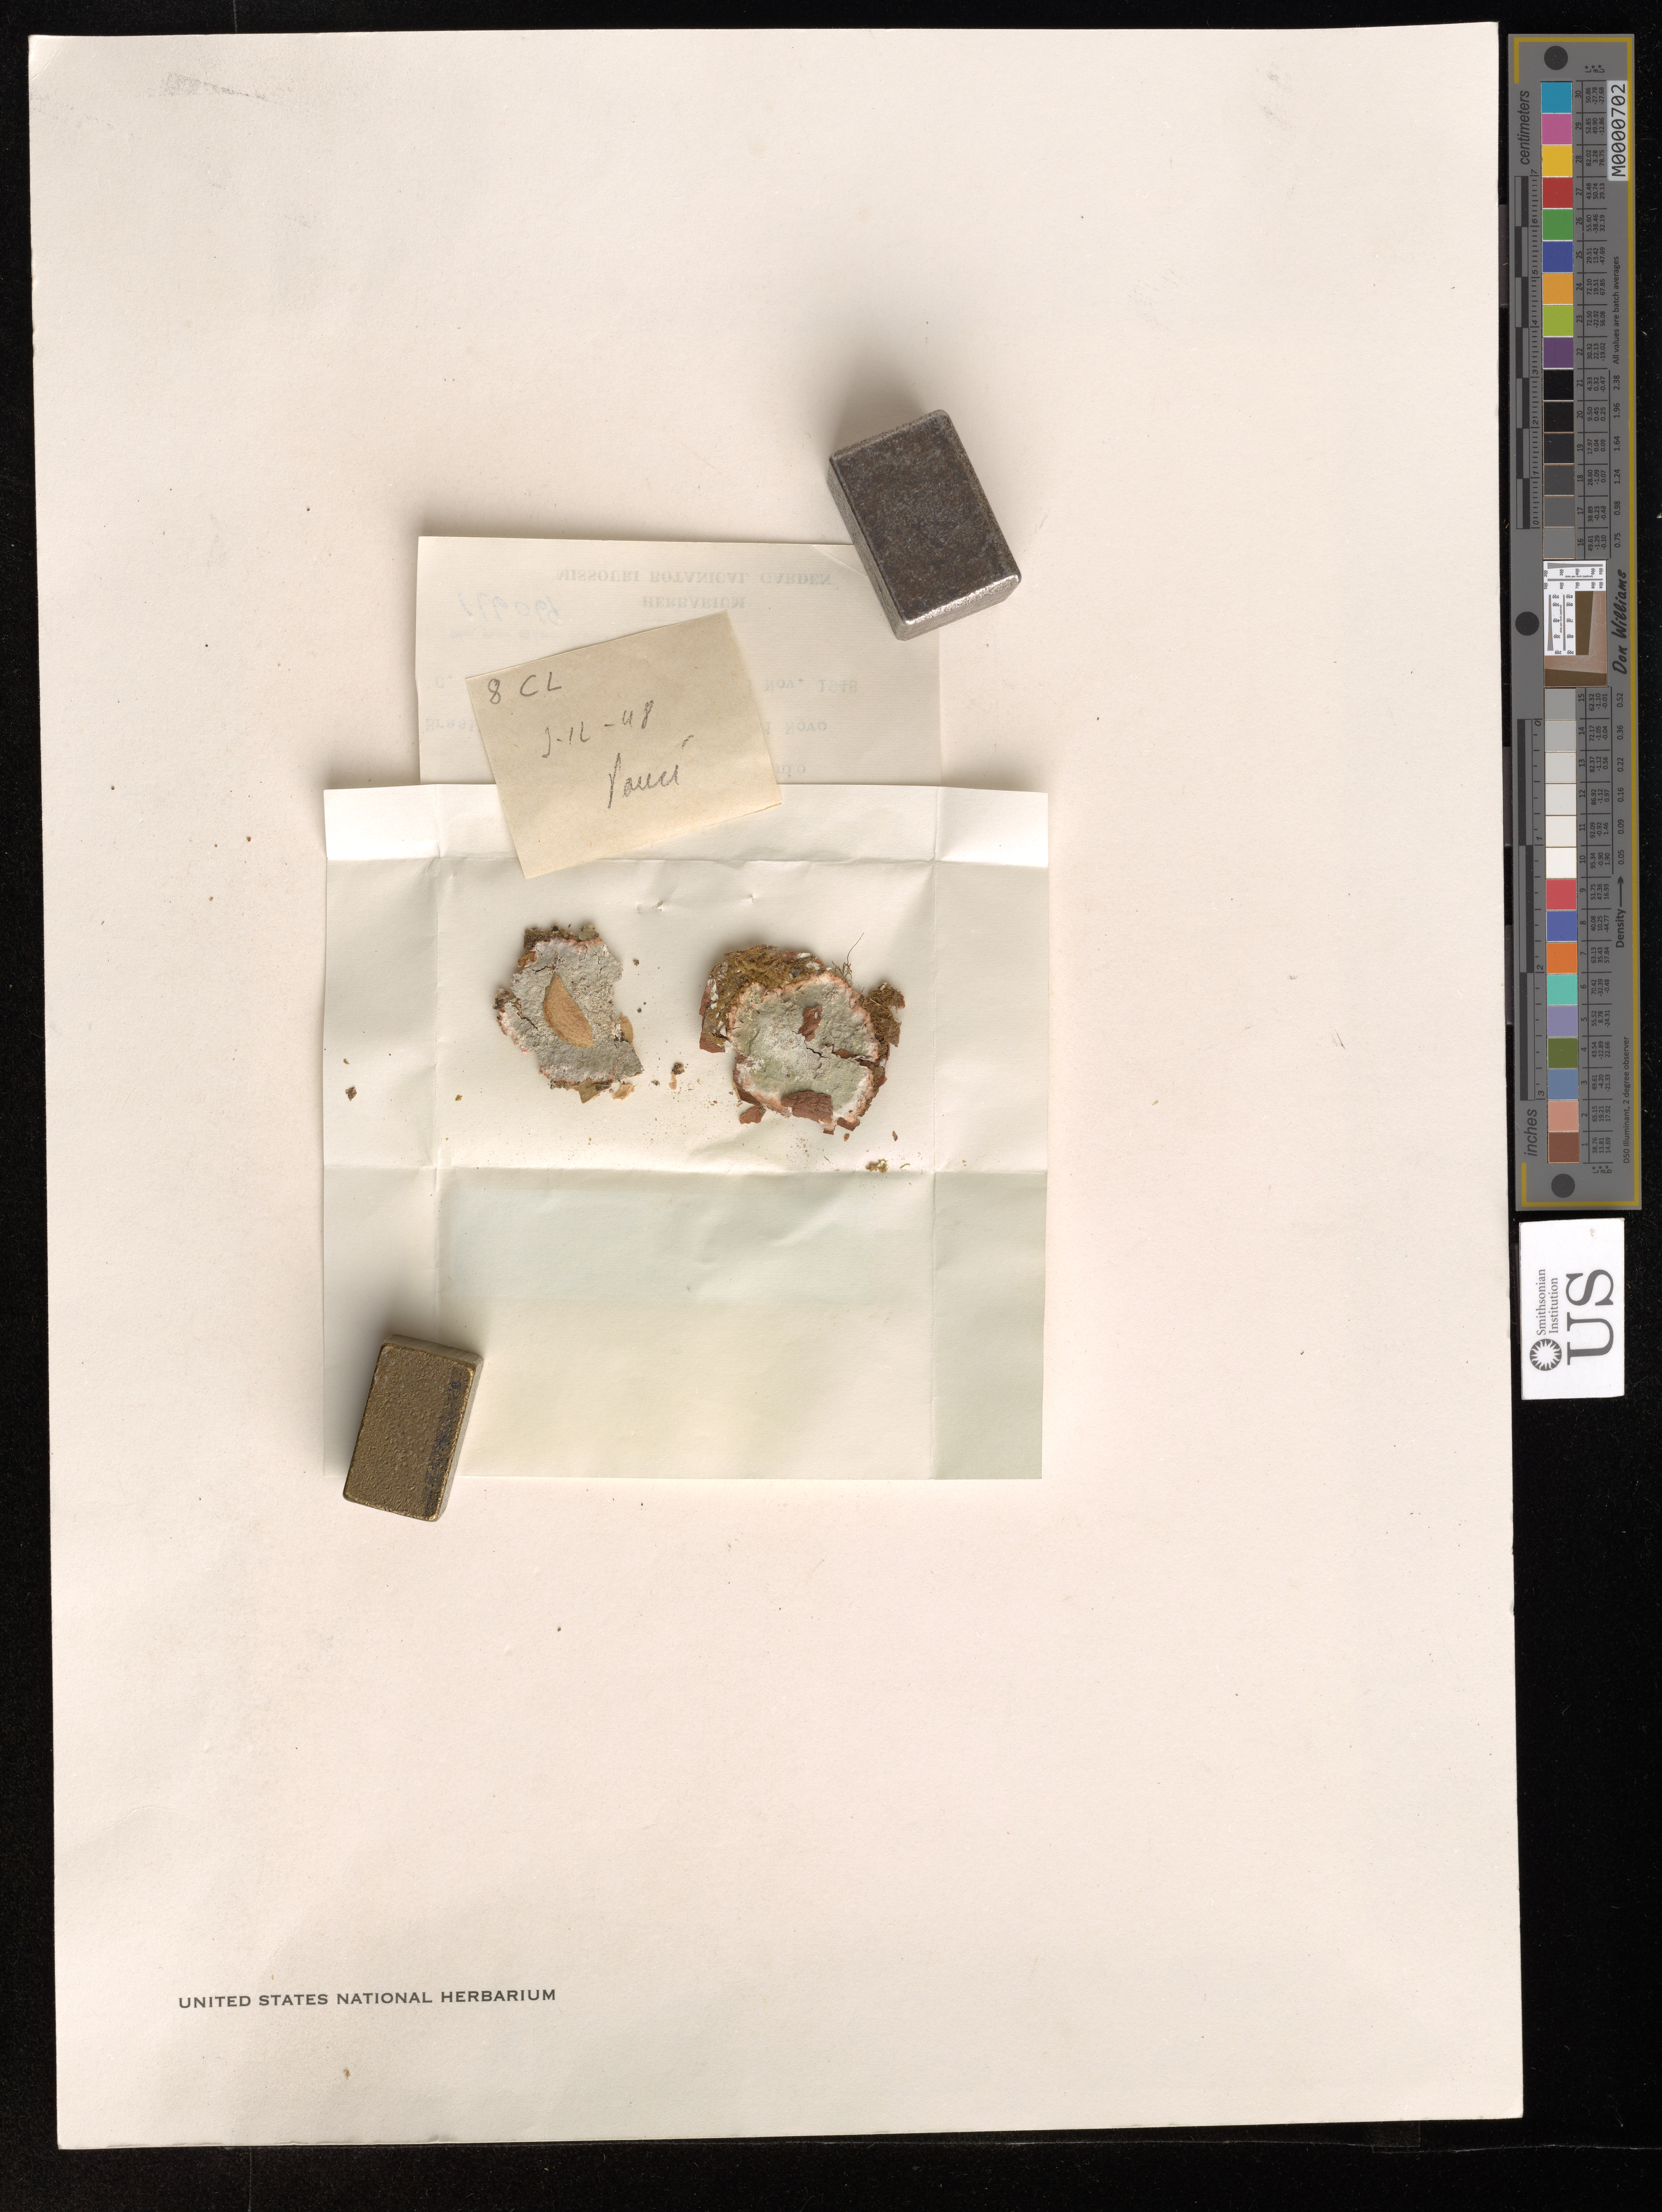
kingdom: Fungi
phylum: Ascomycota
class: Lecanoromycetes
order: Ostropales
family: Graphidaceae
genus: Diorygma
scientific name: Diorygma antillarum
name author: (Vain.) M. P. Nelsen et al.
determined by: Lichen Identifications Updating Project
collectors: C. Cirne-lima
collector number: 8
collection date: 1948-11-03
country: Brazil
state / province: Rio Grande do Sul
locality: Brasil: Pareci Novo.